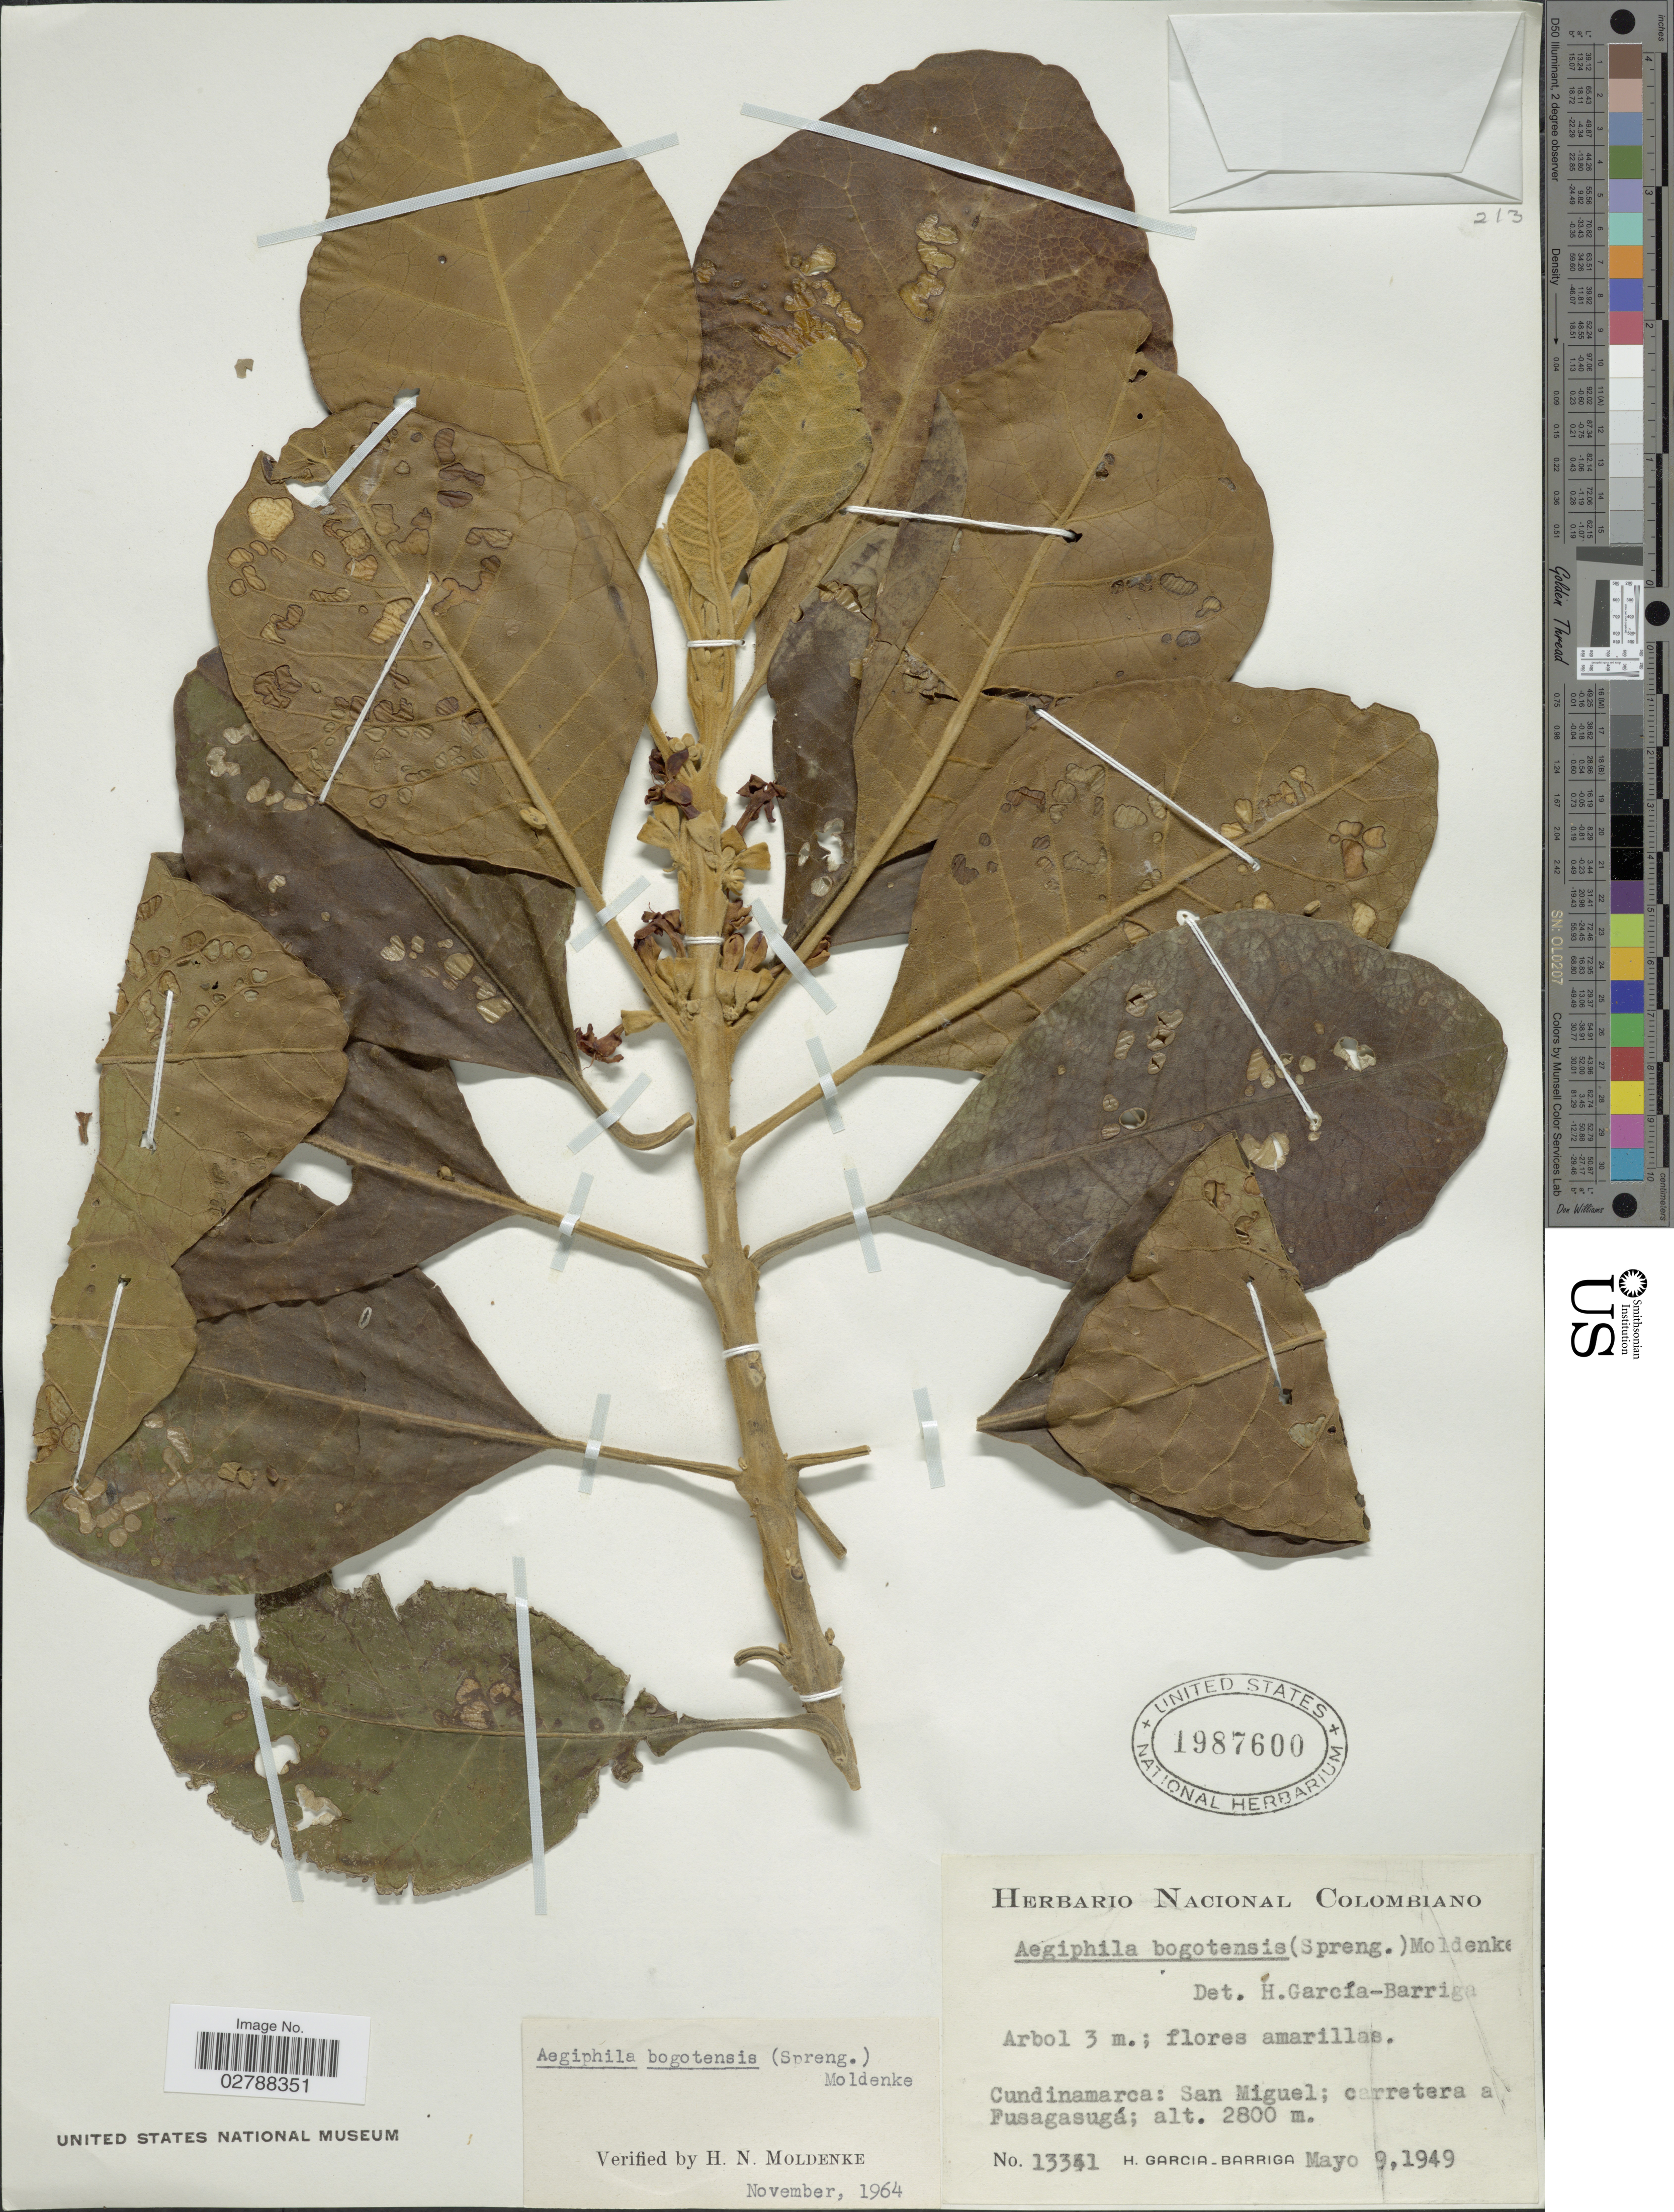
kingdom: Plantae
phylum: Tracheophyta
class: Magnoliopsida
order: Lamiales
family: Lamiaceae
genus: Aegiphila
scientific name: Aegiphila bogotensis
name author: (Spreng.) Moldenke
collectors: H. García Barriga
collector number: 13341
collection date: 1949-05-09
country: Colombia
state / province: Cundinamarca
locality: San Miguel; carretera a Fusagasugá.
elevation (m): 2800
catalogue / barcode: US 1987600